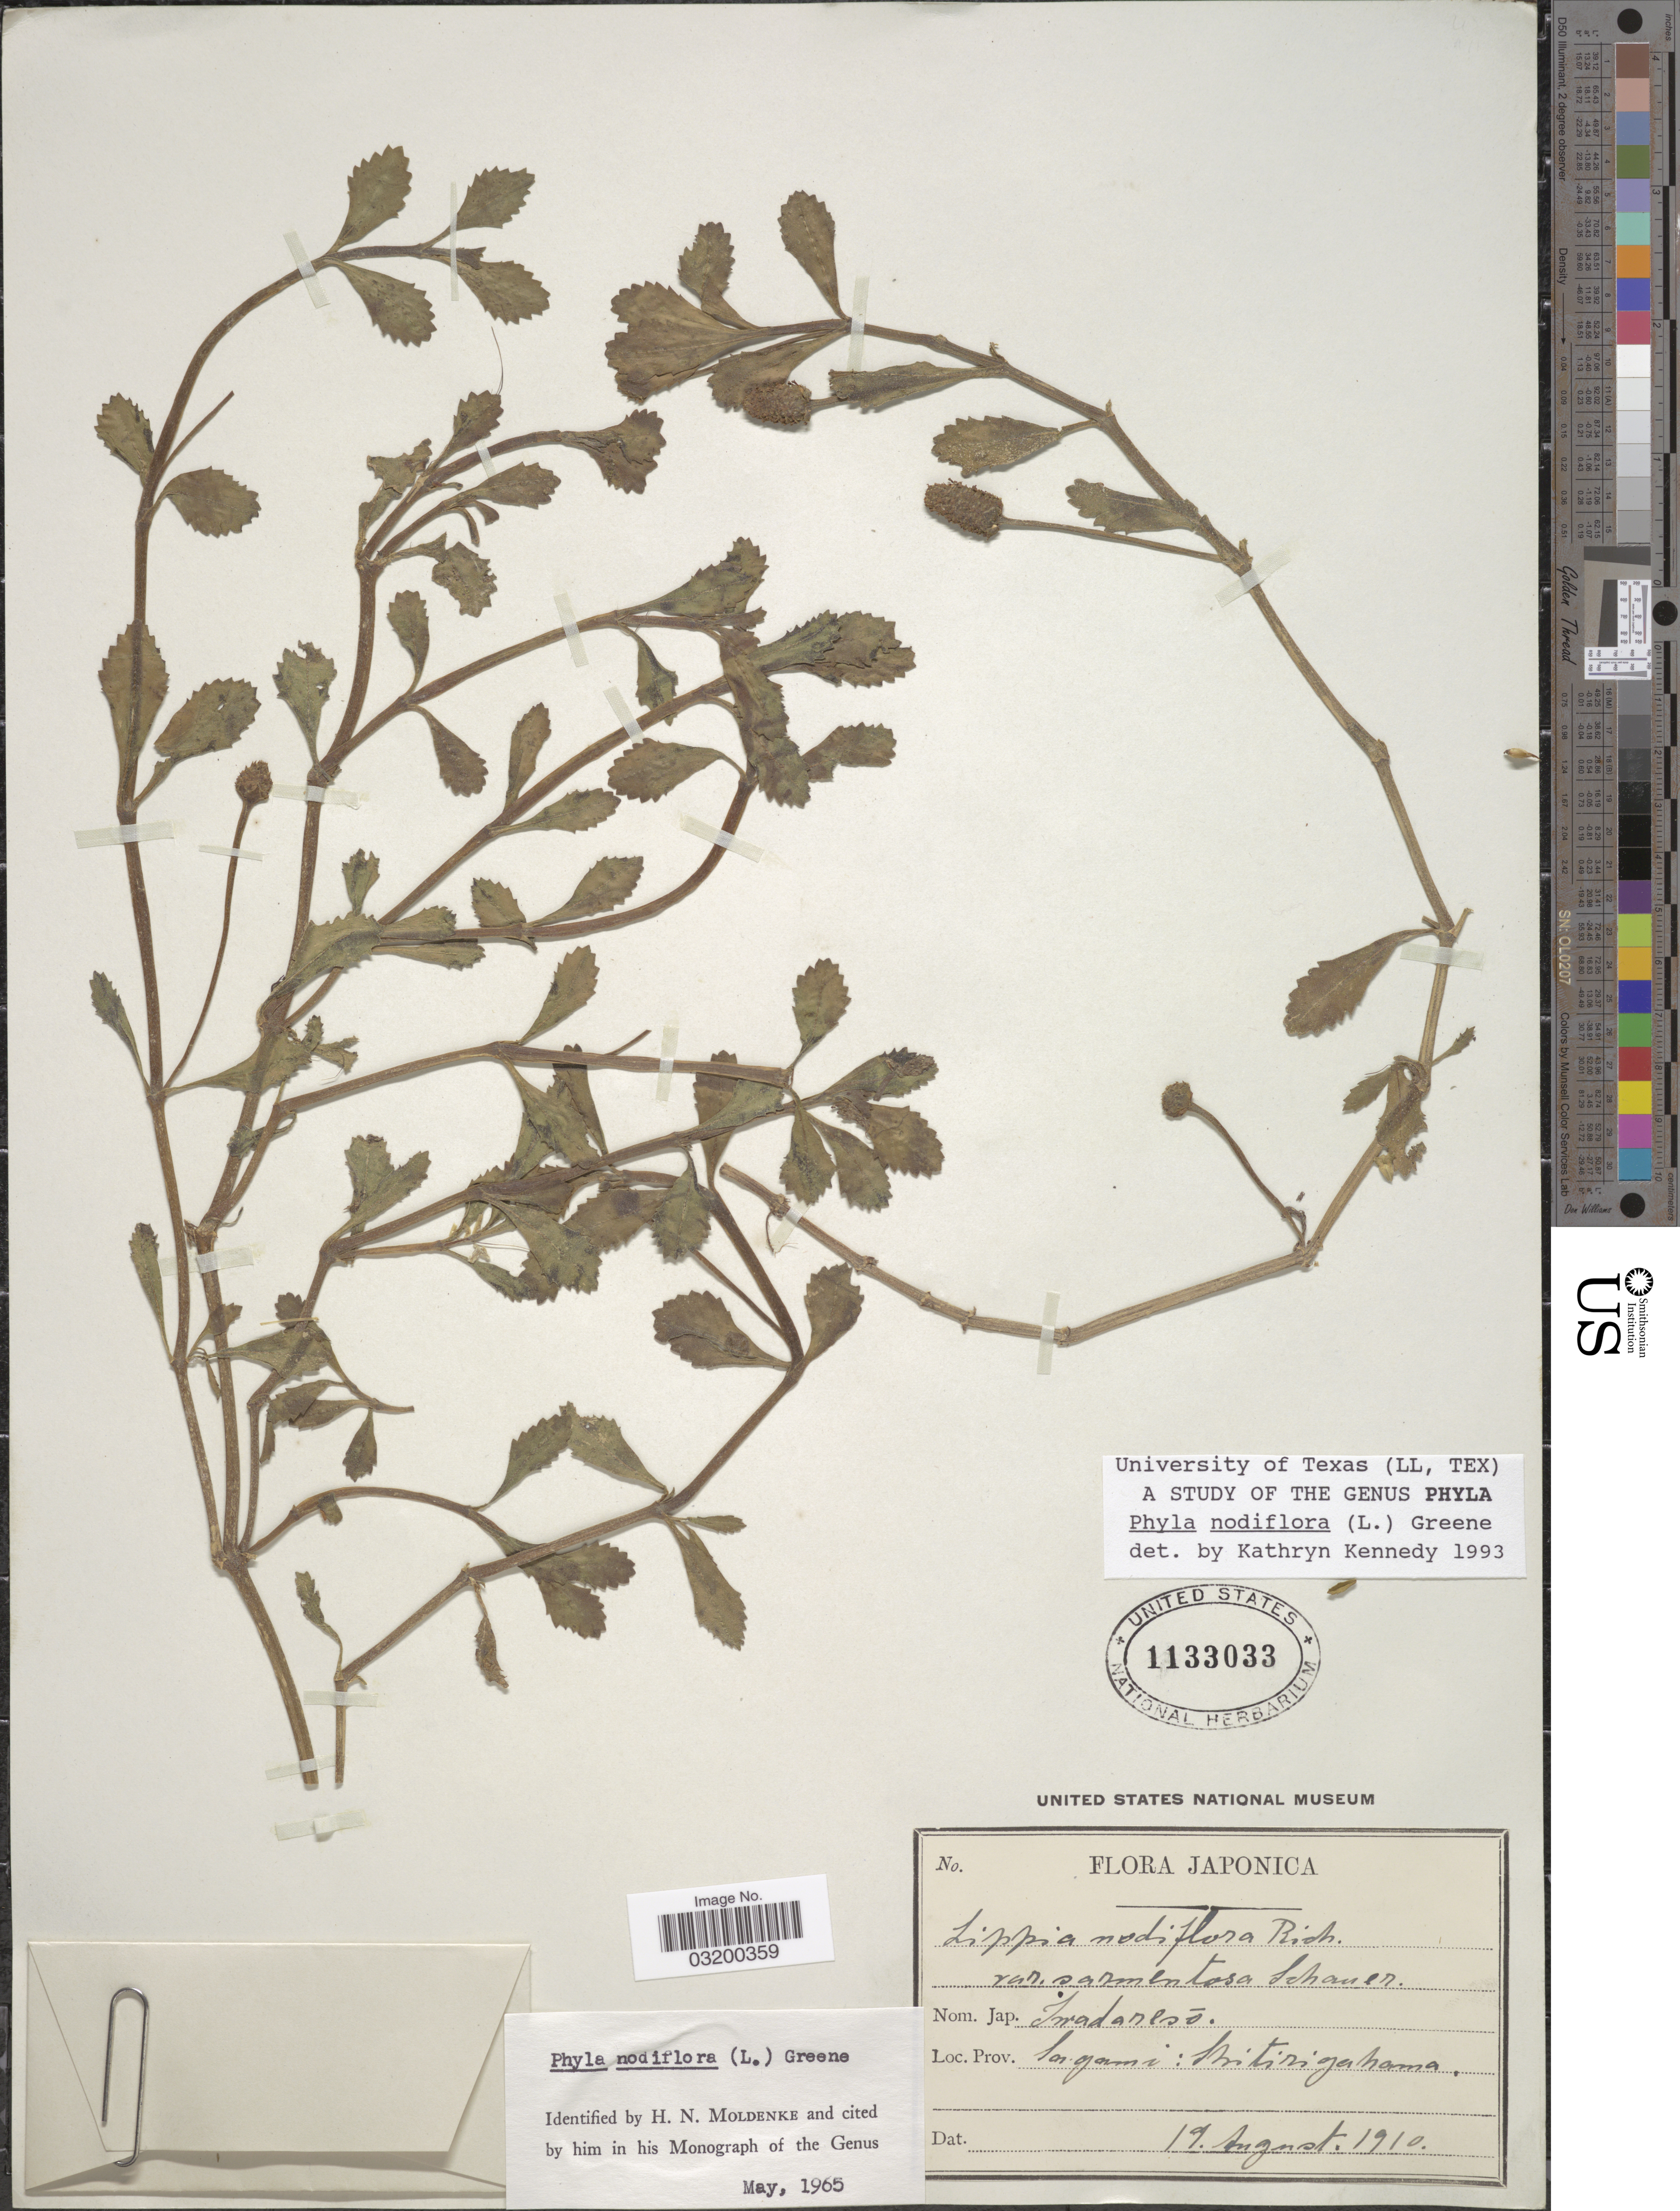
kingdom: Plantae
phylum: Tracheophyta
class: Magnoliopsida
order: Lamiales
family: Verbenaceae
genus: Phyla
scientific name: Phyla nodiflora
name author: (L.) Greene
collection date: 1910-08-19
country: Japan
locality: Prov. Sagami: Shichirigahama.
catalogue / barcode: US 1133033